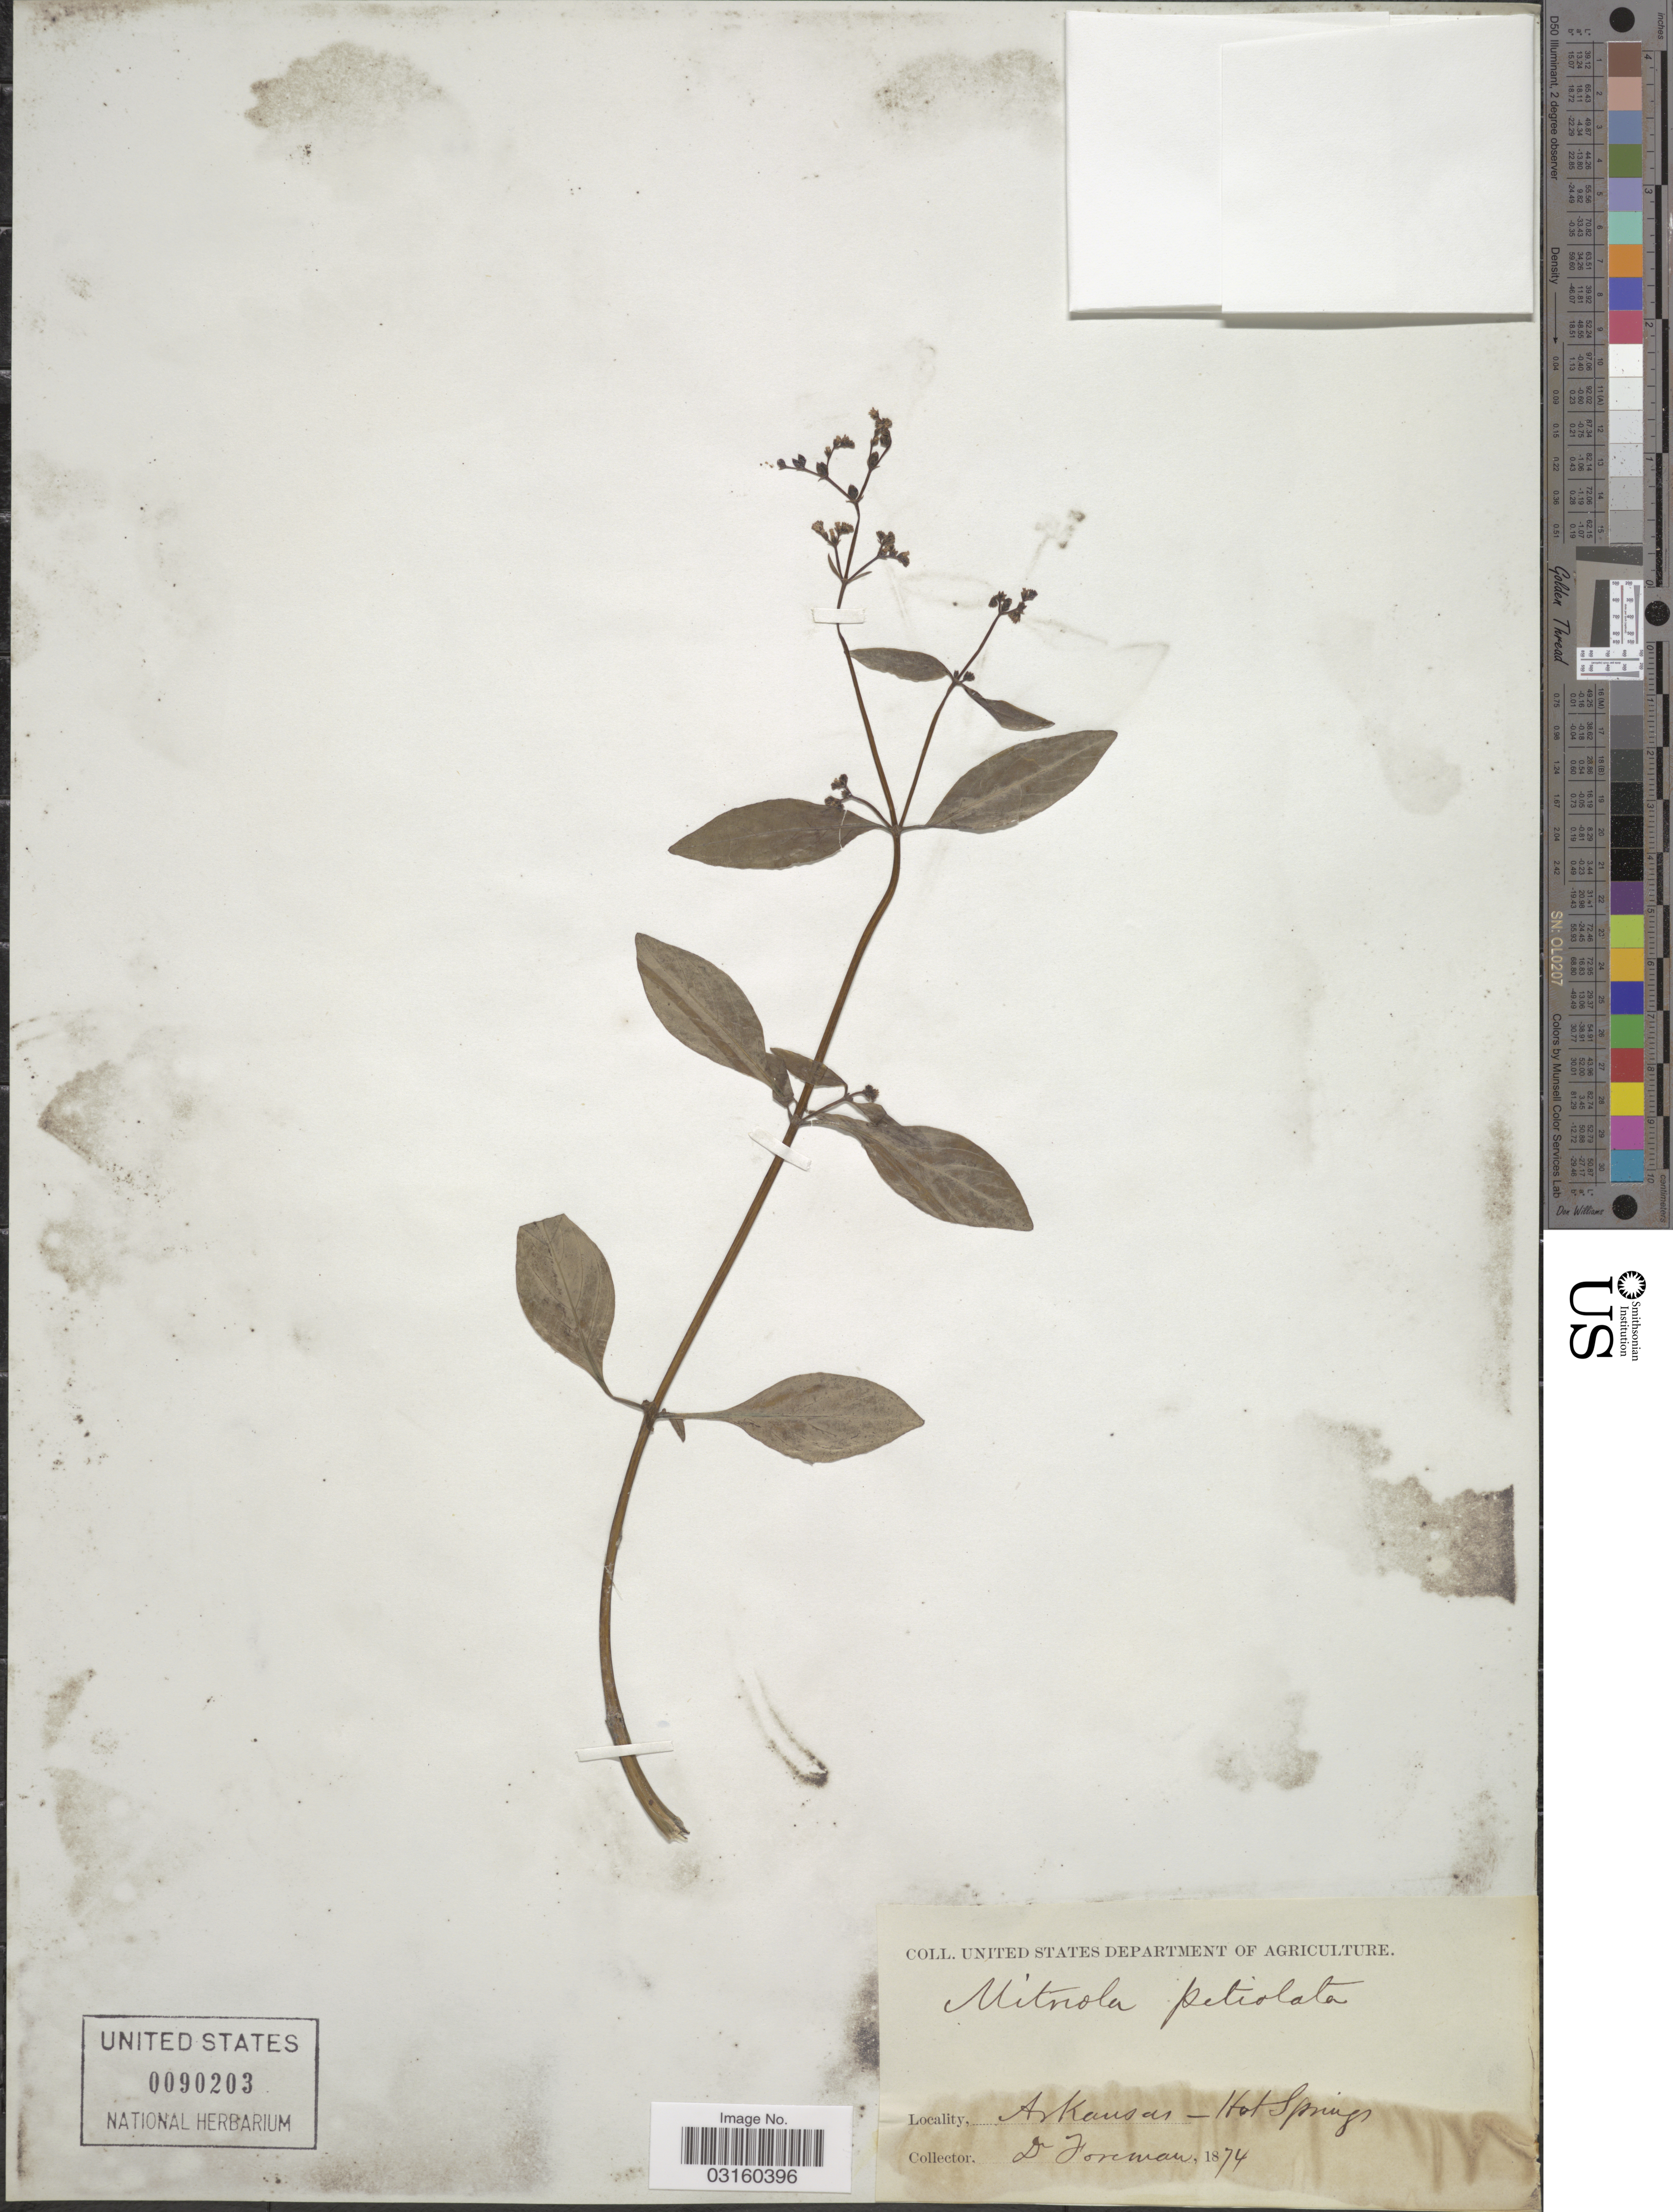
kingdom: Plantae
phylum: Tracheophyta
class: Magnoliopsida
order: Gentianales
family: Loganiaceae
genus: Mitreola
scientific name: Mitreola petiolata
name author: (J.F. Gmel.) Torr. & A. Gray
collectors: -. Foreman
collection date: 1874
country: United States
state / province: Arkansas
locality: Hot Springs.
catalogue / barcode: US 90203